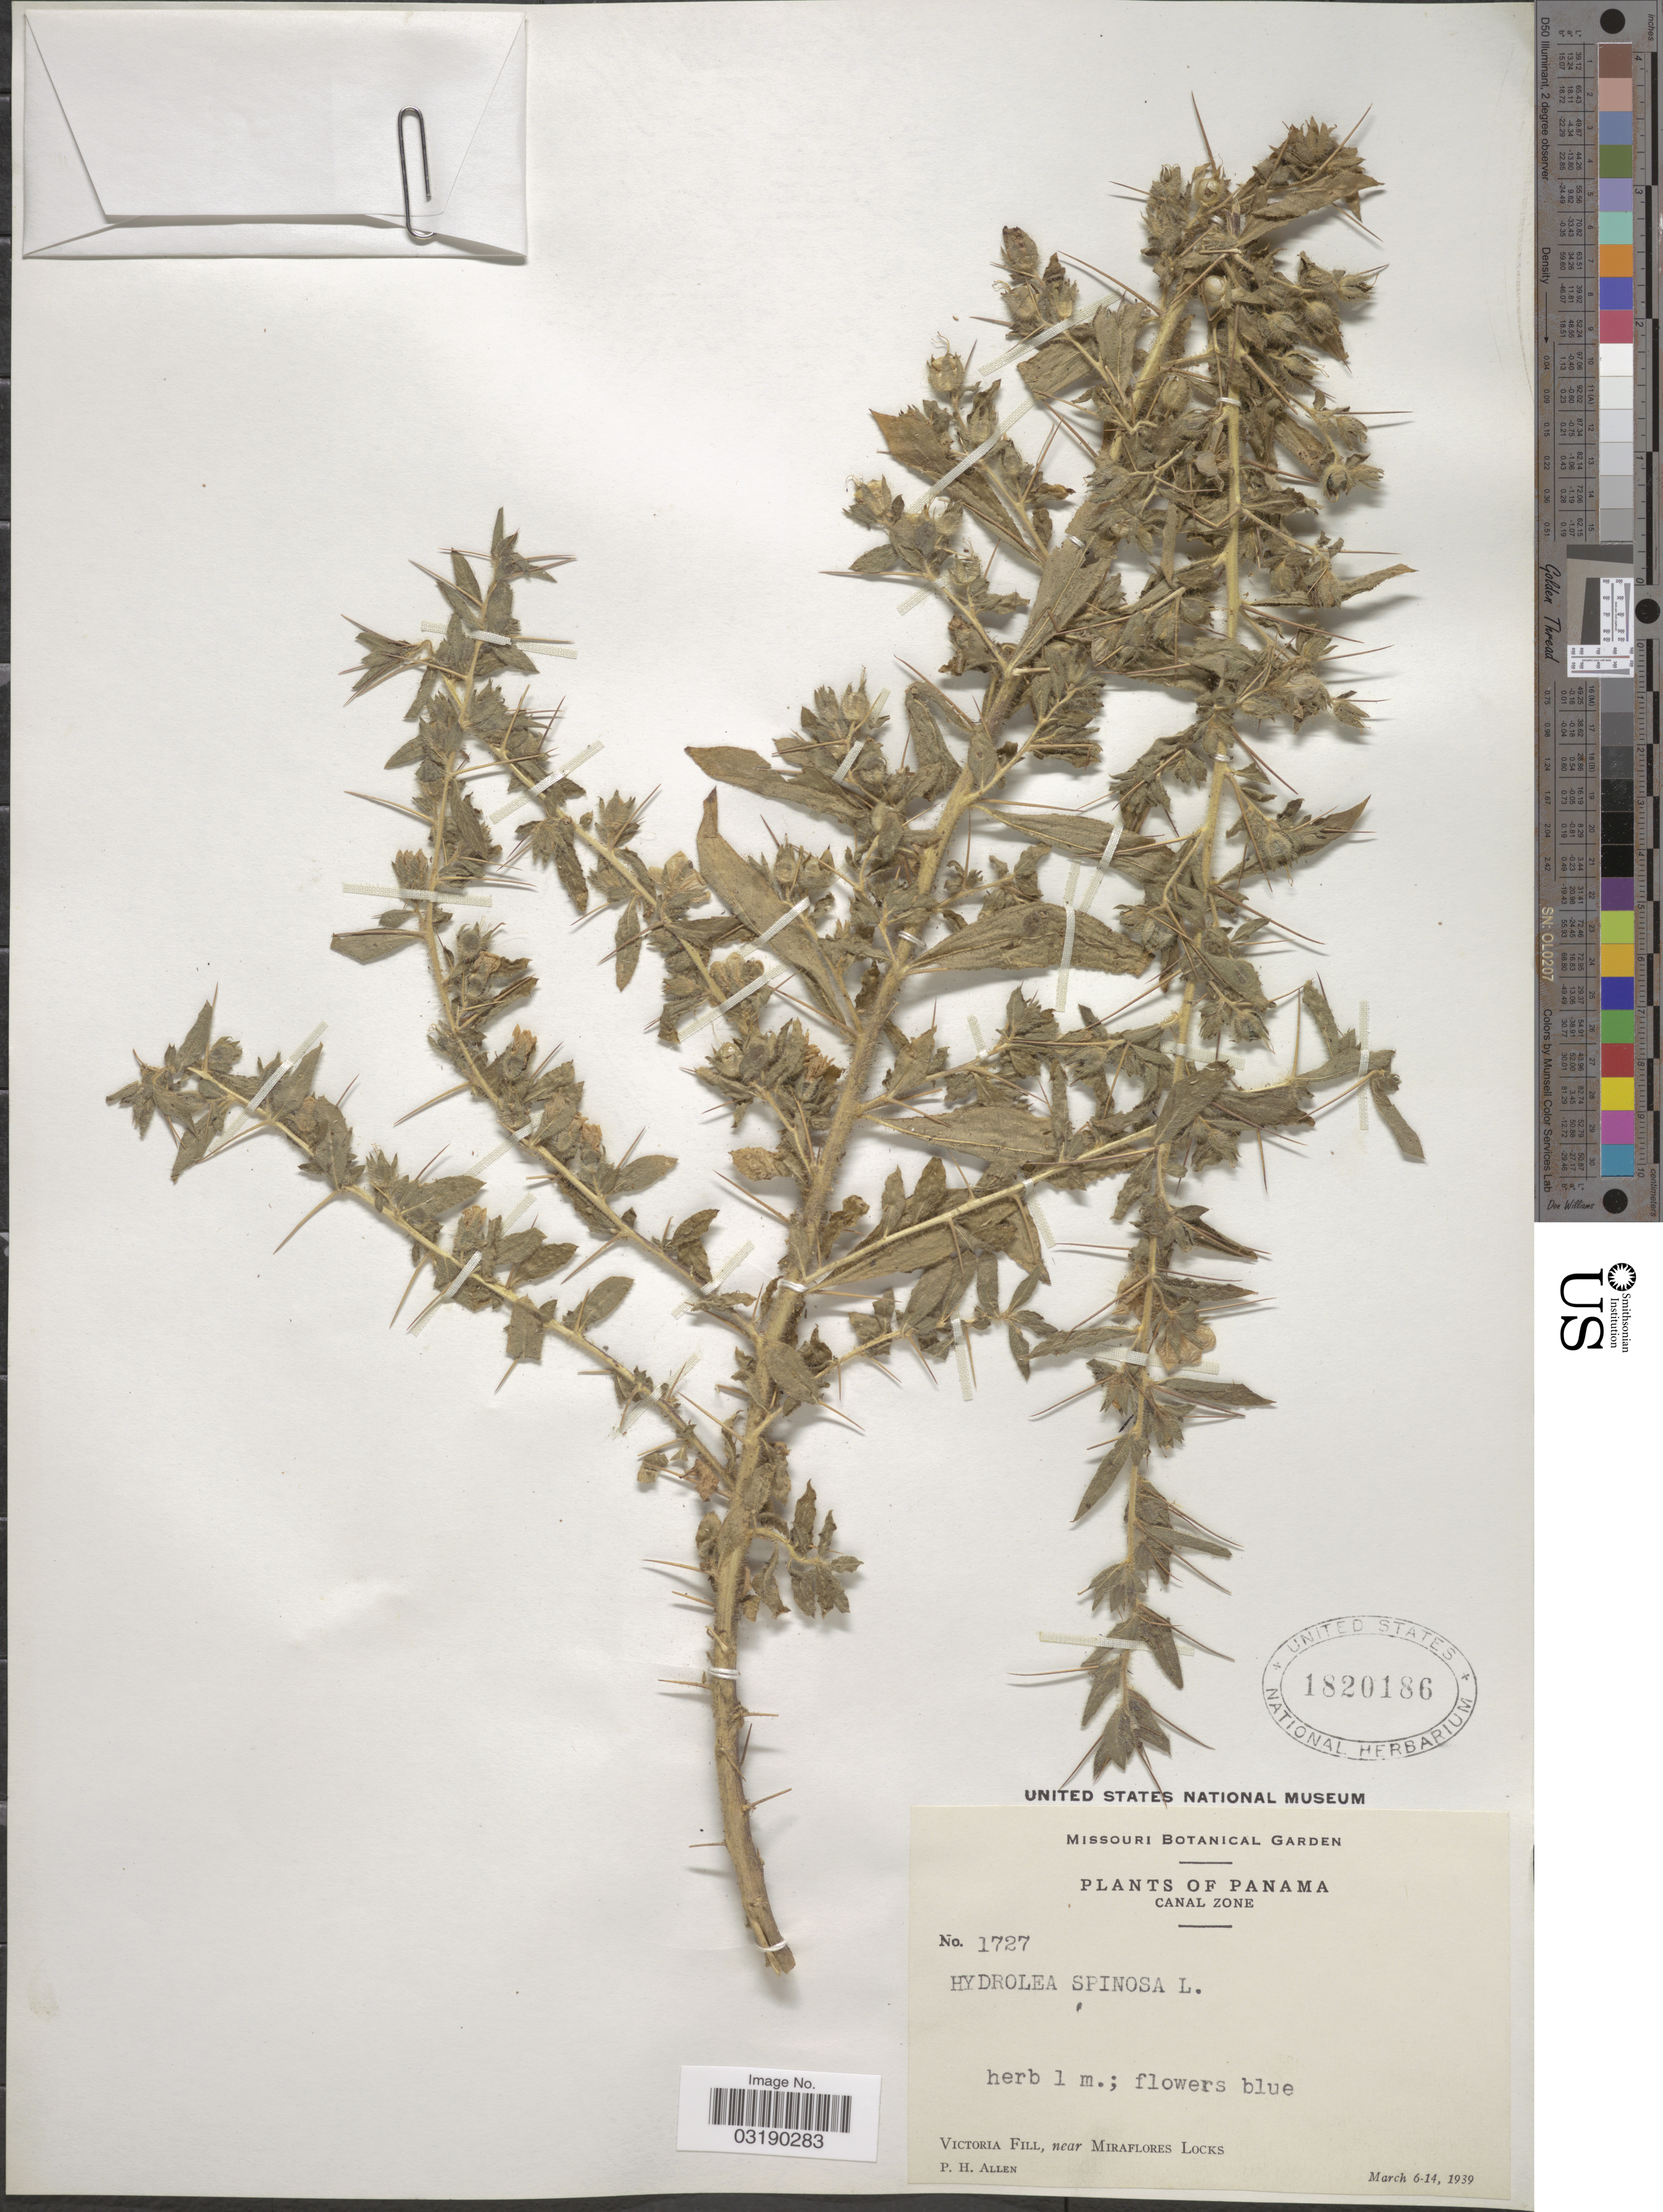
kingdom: Plantae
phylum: Tracheophyta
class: Magnoliopsida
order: Solanales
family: Hydroleaceae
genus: Hydrolea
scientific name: Hydrolea spinosa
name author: L.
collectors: P. H. Allen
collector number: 1727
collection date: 1939-03-06/1939-03-14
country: Panama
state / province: Panamá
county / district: Canal Zone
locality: Canal Zone. Victoria Fill, near Miraflores Locks.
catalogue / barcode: US 1820186